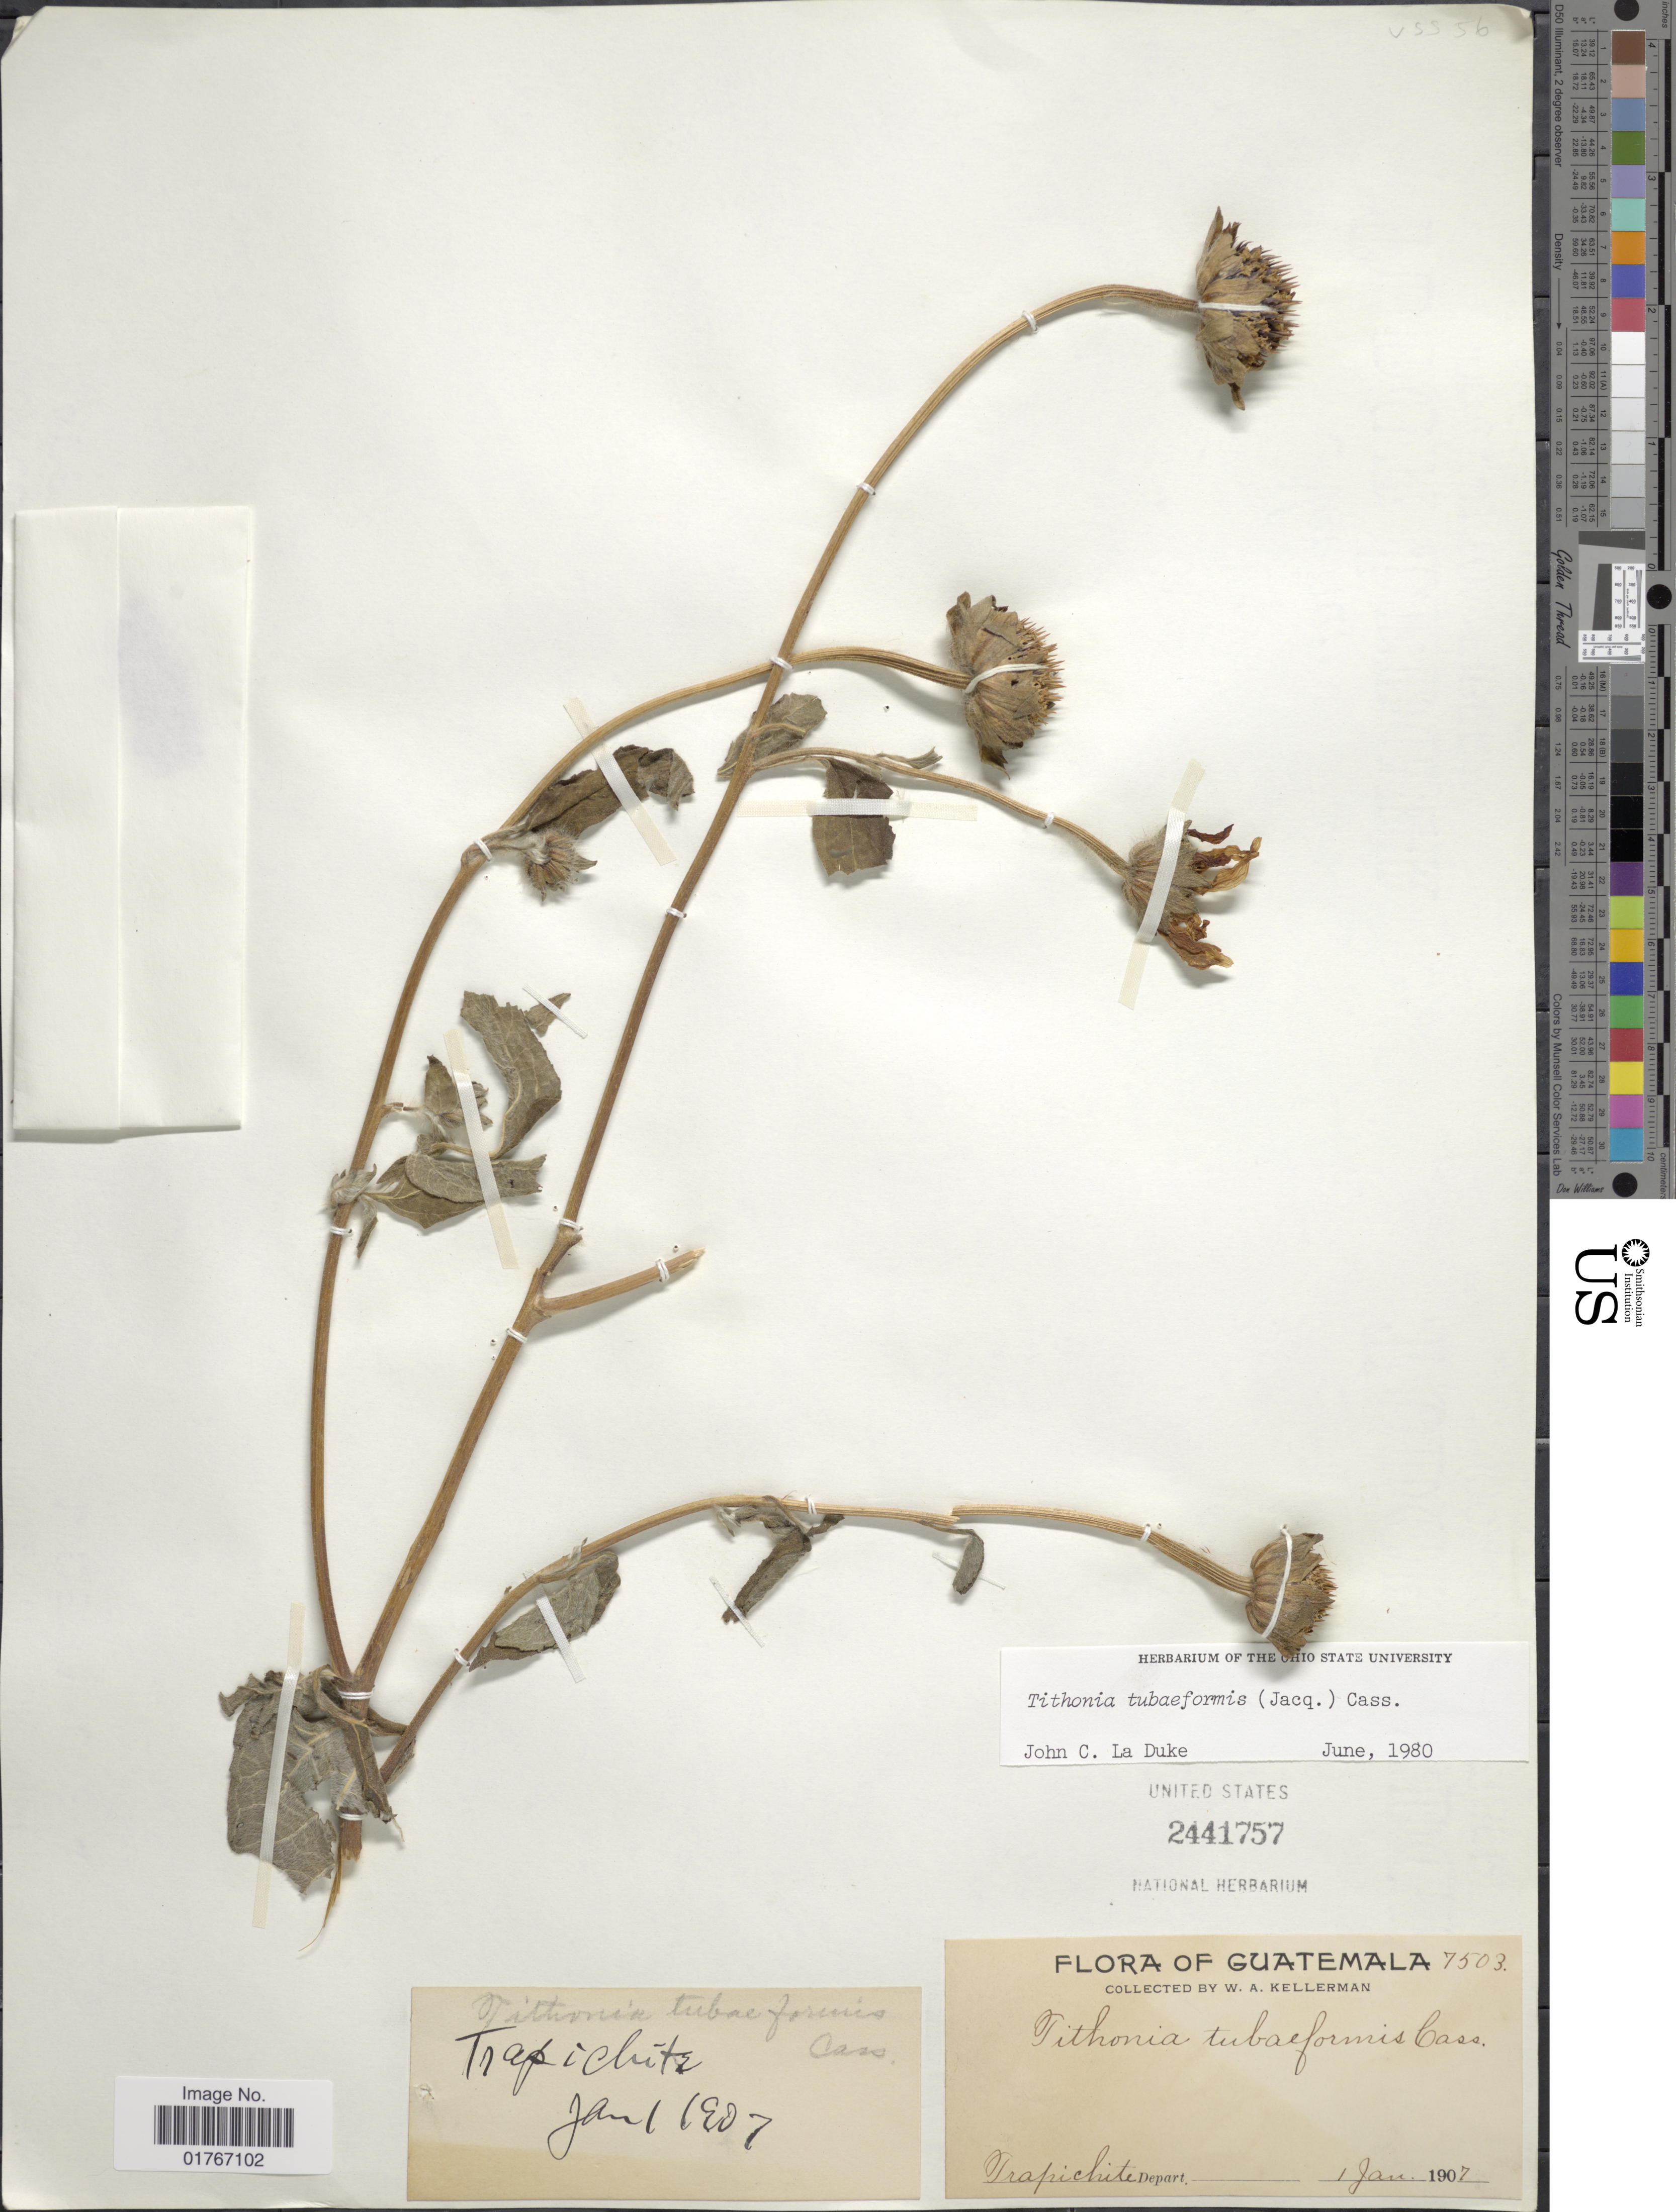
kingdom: Plantae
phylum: Tracheophyta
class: Magnoliopsida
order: Asterales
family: Asteraceae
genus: Tithonia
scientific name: Tithonia tubaeformis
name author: (Jacq.) Cass.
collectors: W. Kellerman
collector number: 7503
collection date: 1907-01-01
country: Guatemala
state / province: Guatemala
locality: Trapichute Depart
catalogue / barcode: US 2441757